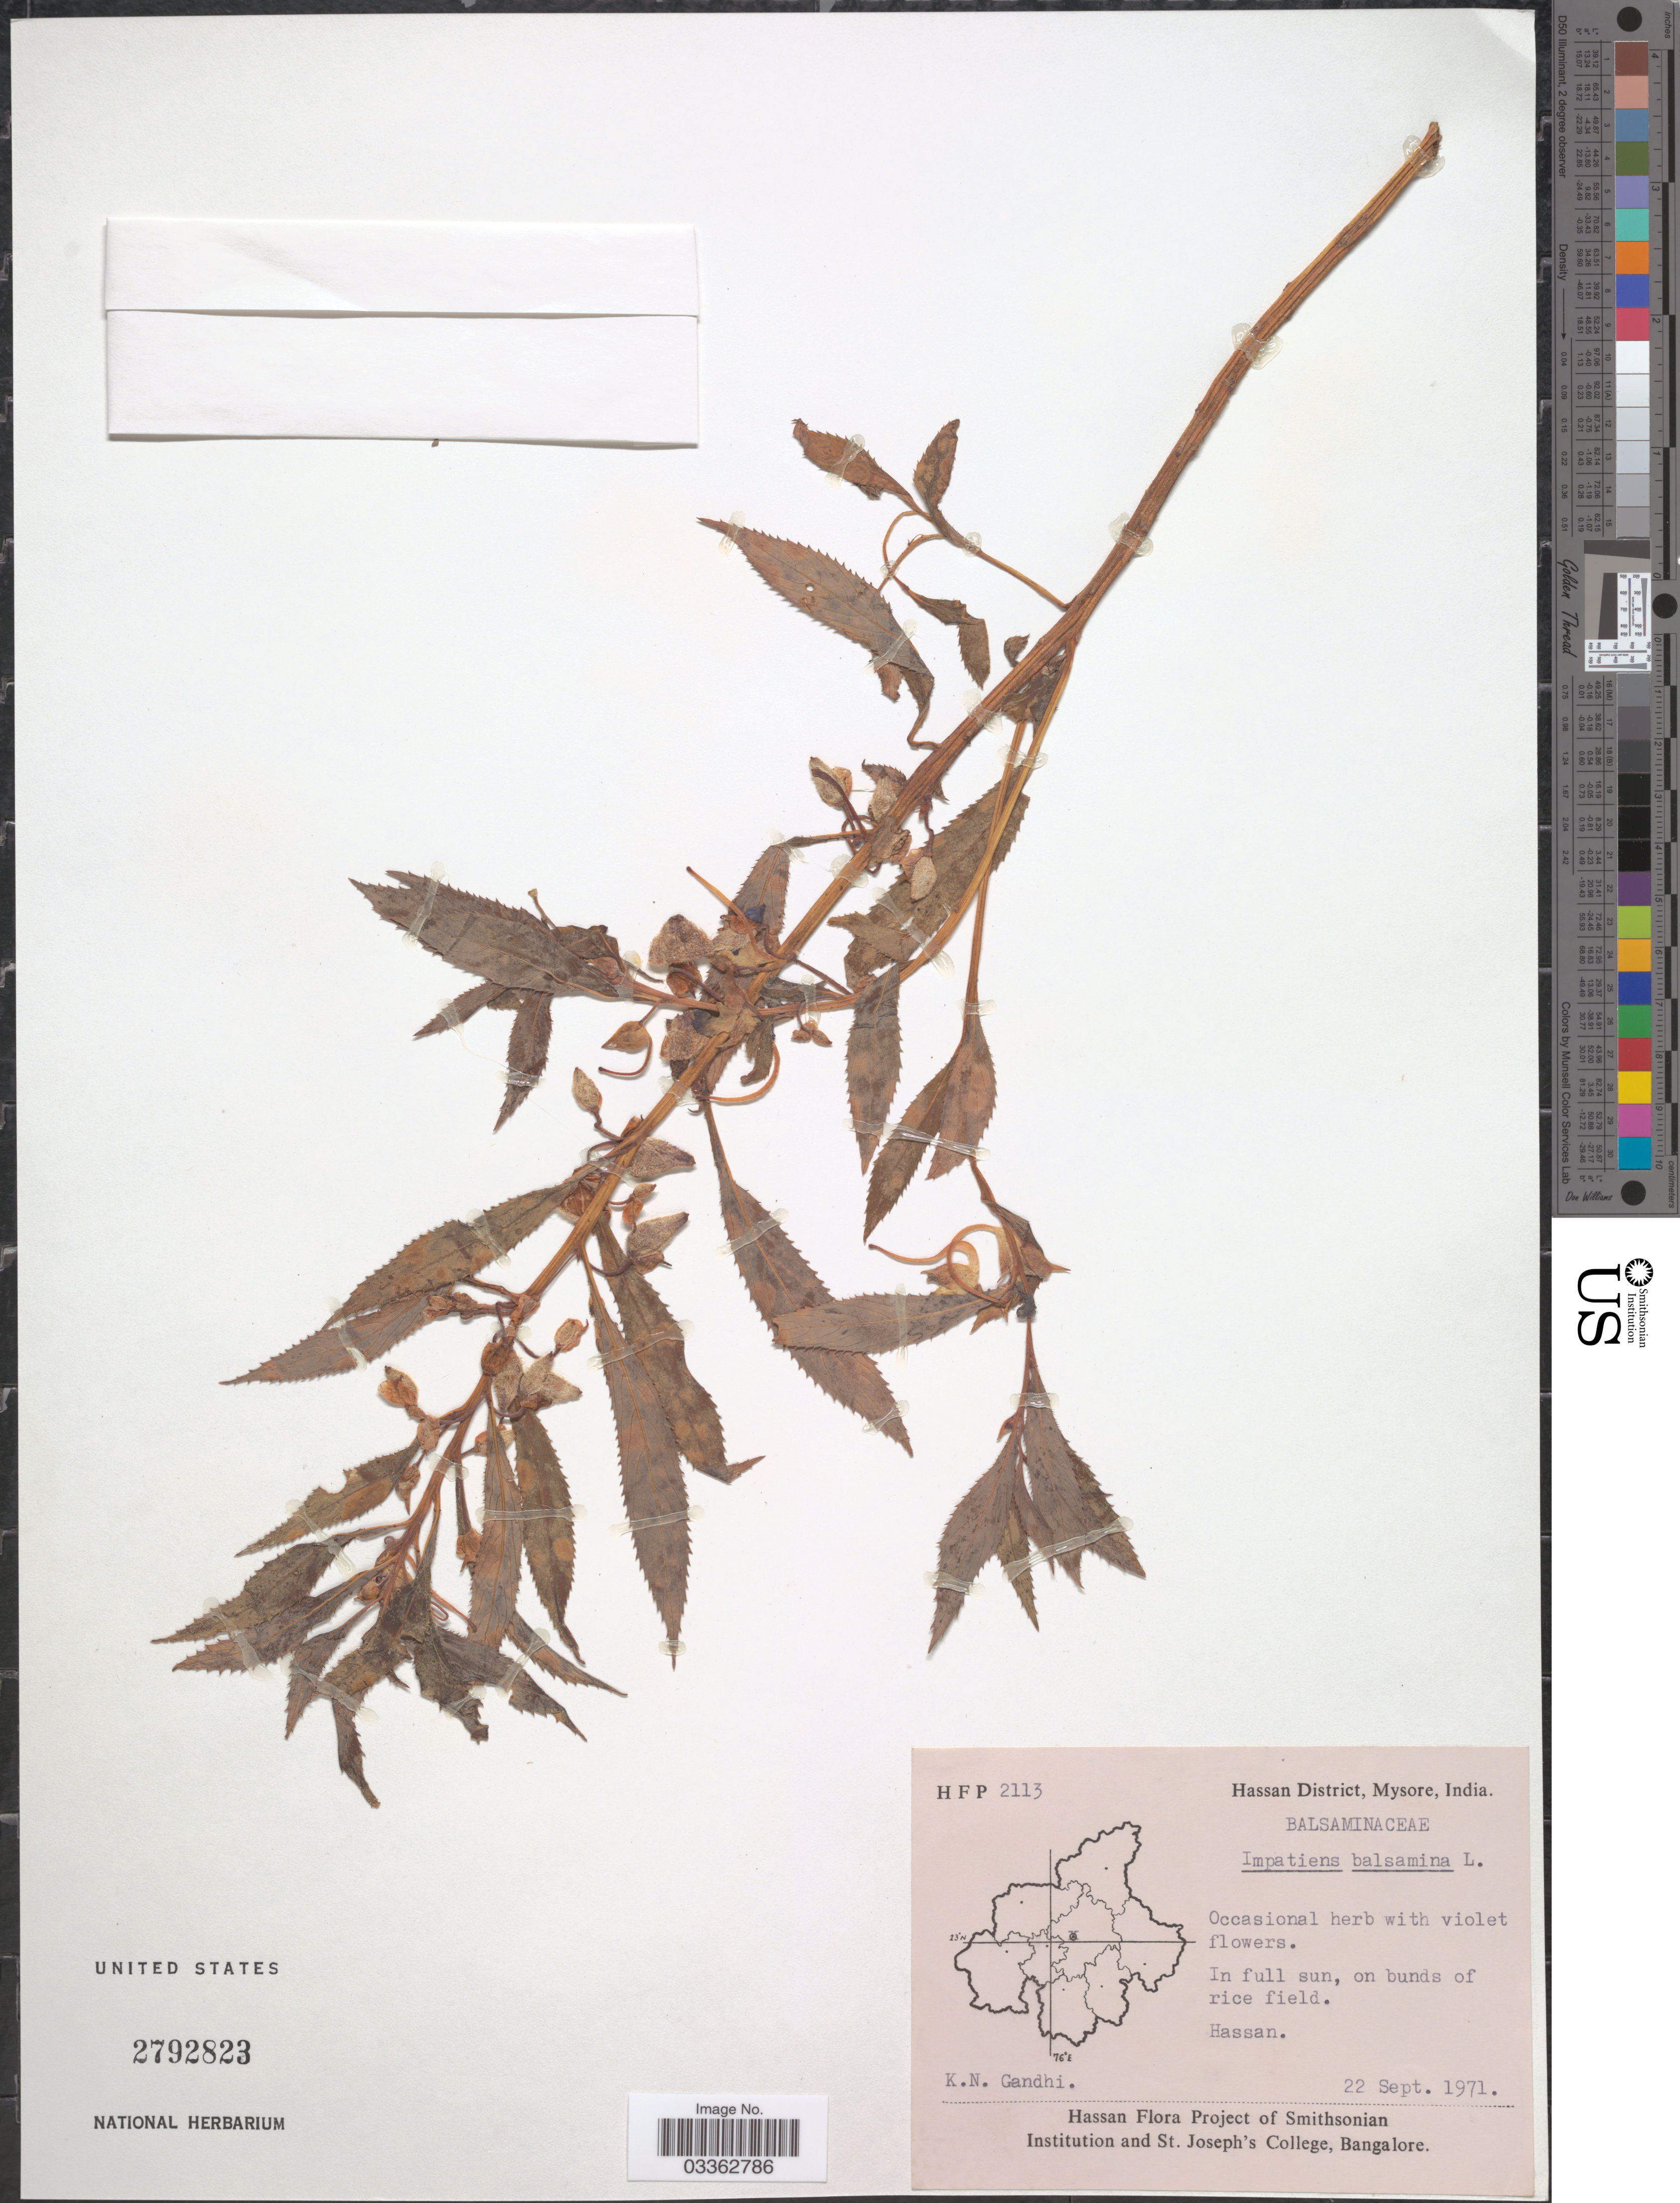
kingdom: Plantae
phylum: Tracheophyta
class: Magnoliopsida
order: Ericales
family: Balsaminaceae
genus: Impatiens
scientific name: Impatiens balsamina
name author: L.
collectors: K. N. Gandhi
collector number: HFP 2113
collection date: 1971-09-22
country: India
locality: Hassan District, Mysore. Hassan.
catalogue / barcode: US 2792823